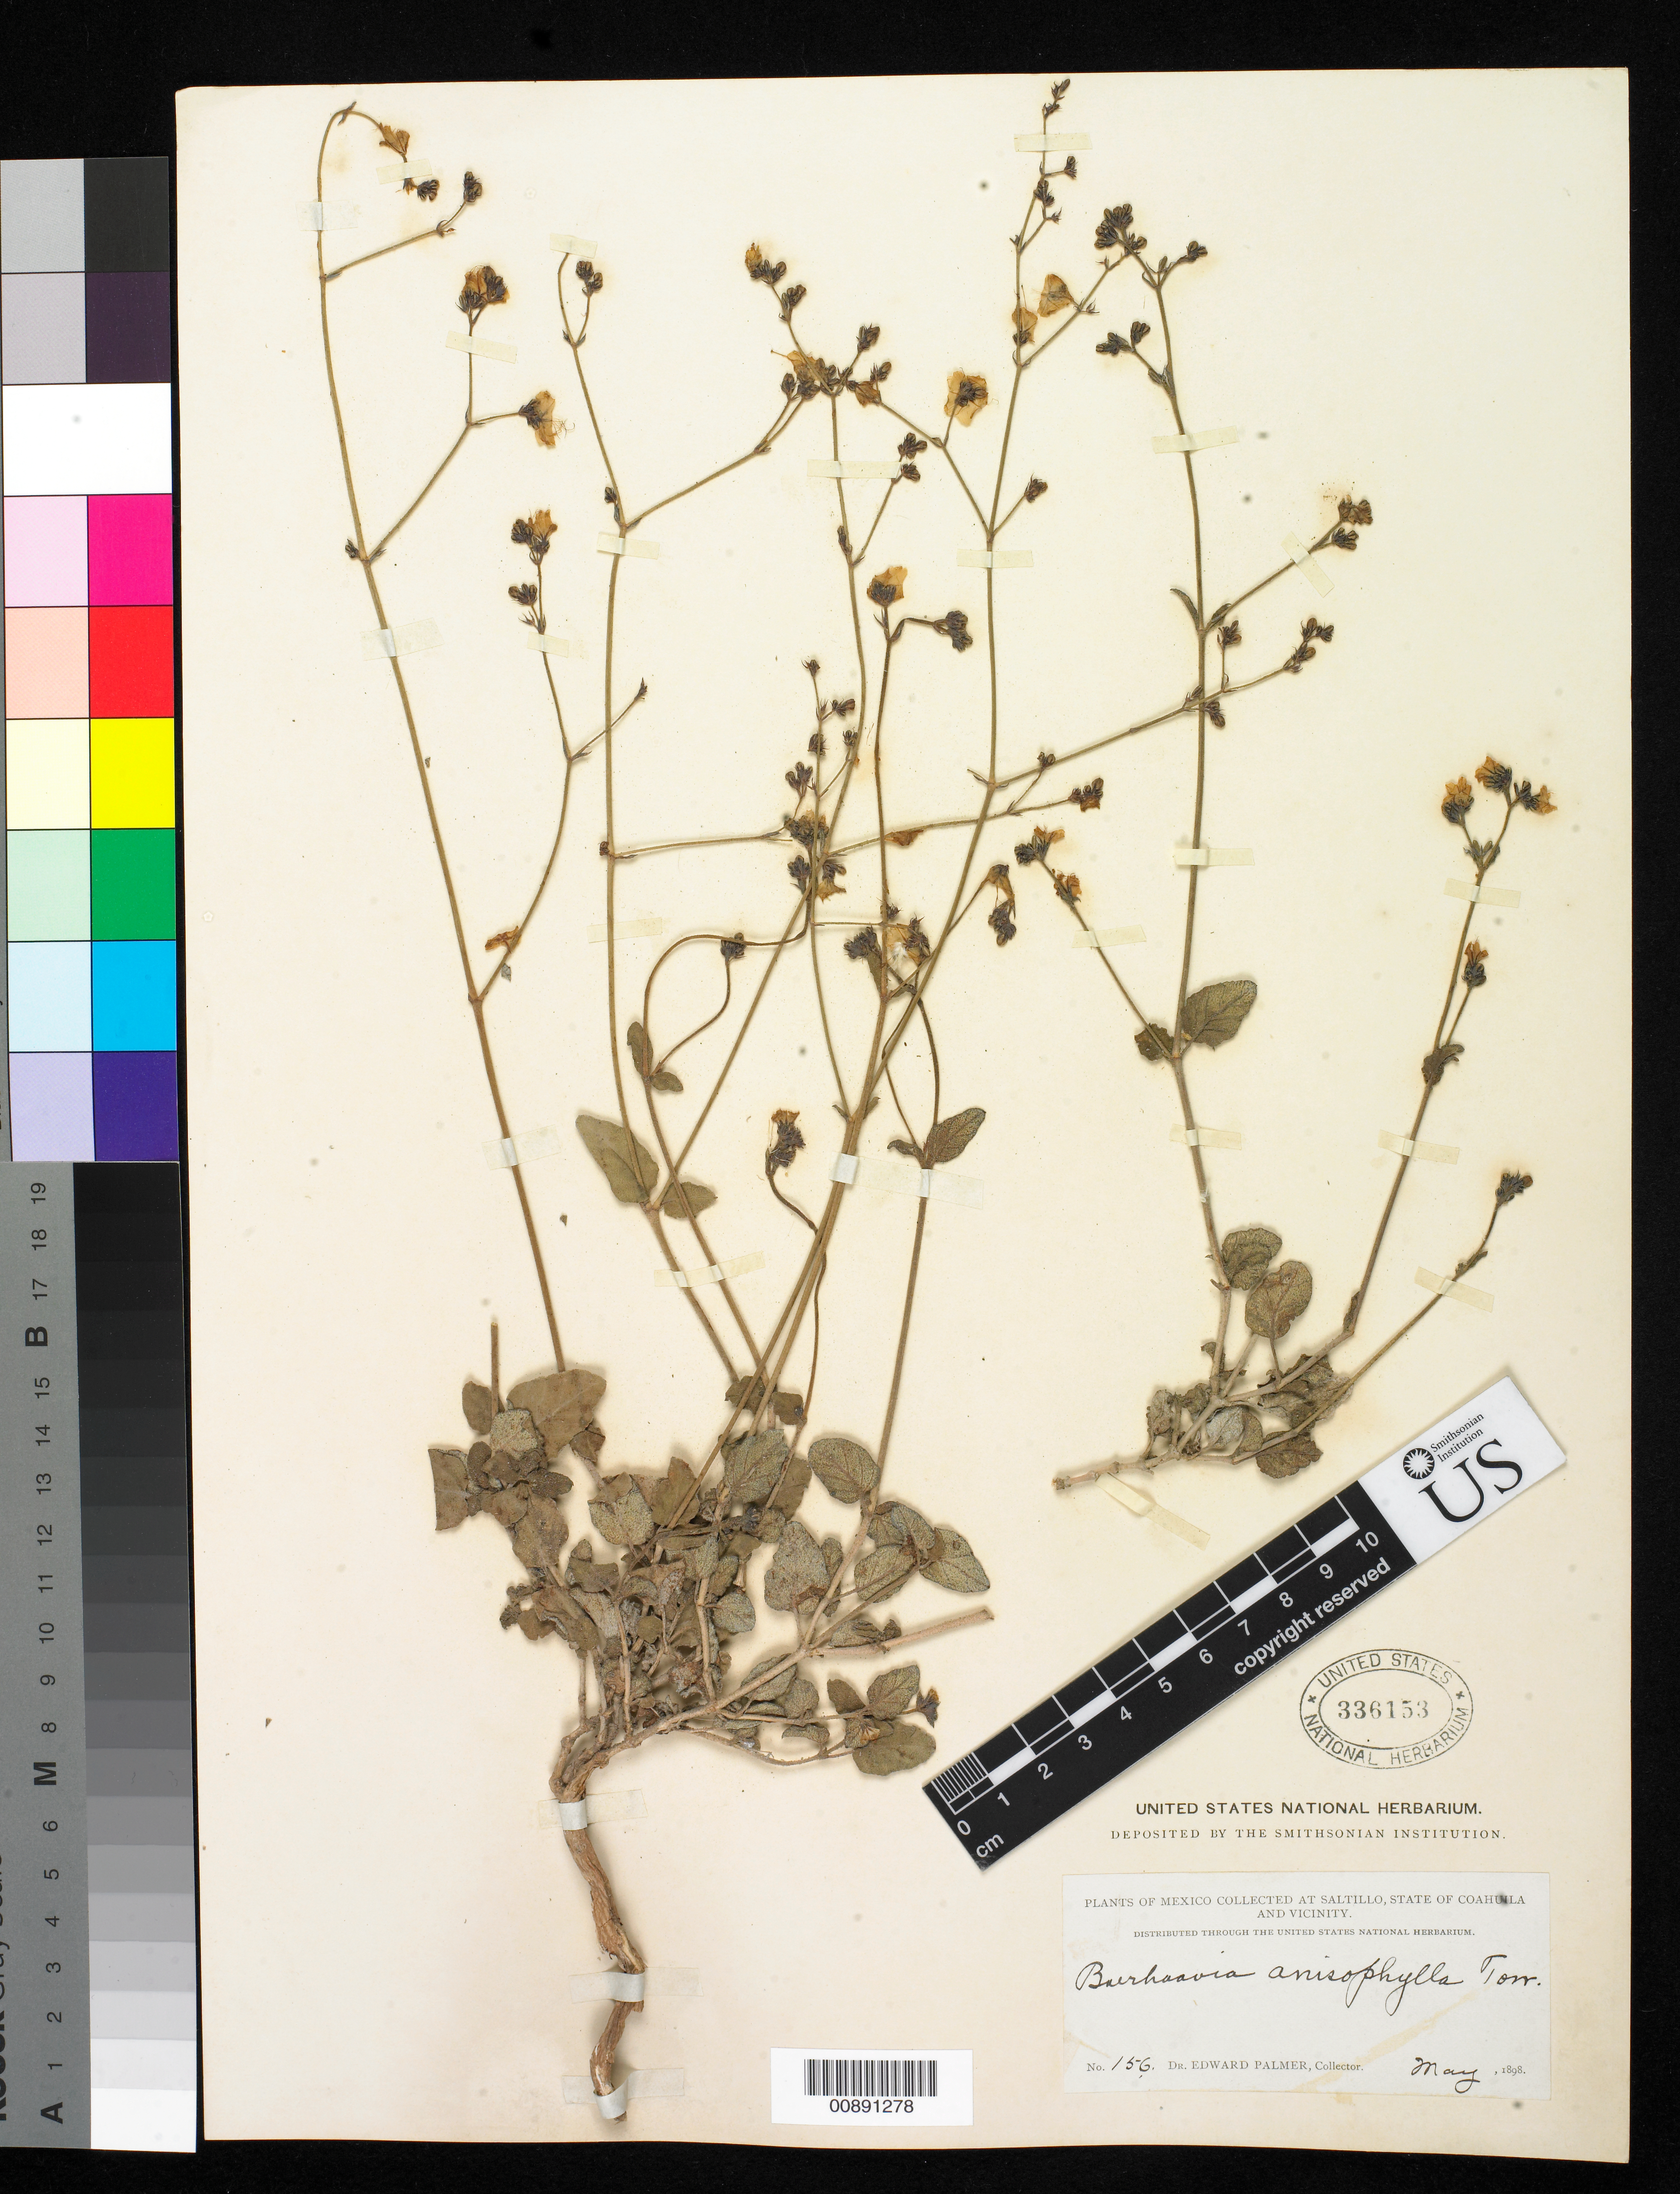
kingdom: Plantae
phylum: Tracheophyta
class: Magnoliopsida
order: Caryophyllales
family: Nyctaginaceae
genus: Boerhavia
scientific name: Boerhavia anisophylla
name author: Torr. in Emory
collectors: E. Palmer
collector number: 156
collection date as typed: May 1898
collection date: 1898-05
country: Mexico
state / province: Coahuila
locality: Saltillo, Coahuila and vicinity.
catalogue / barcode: US 336153